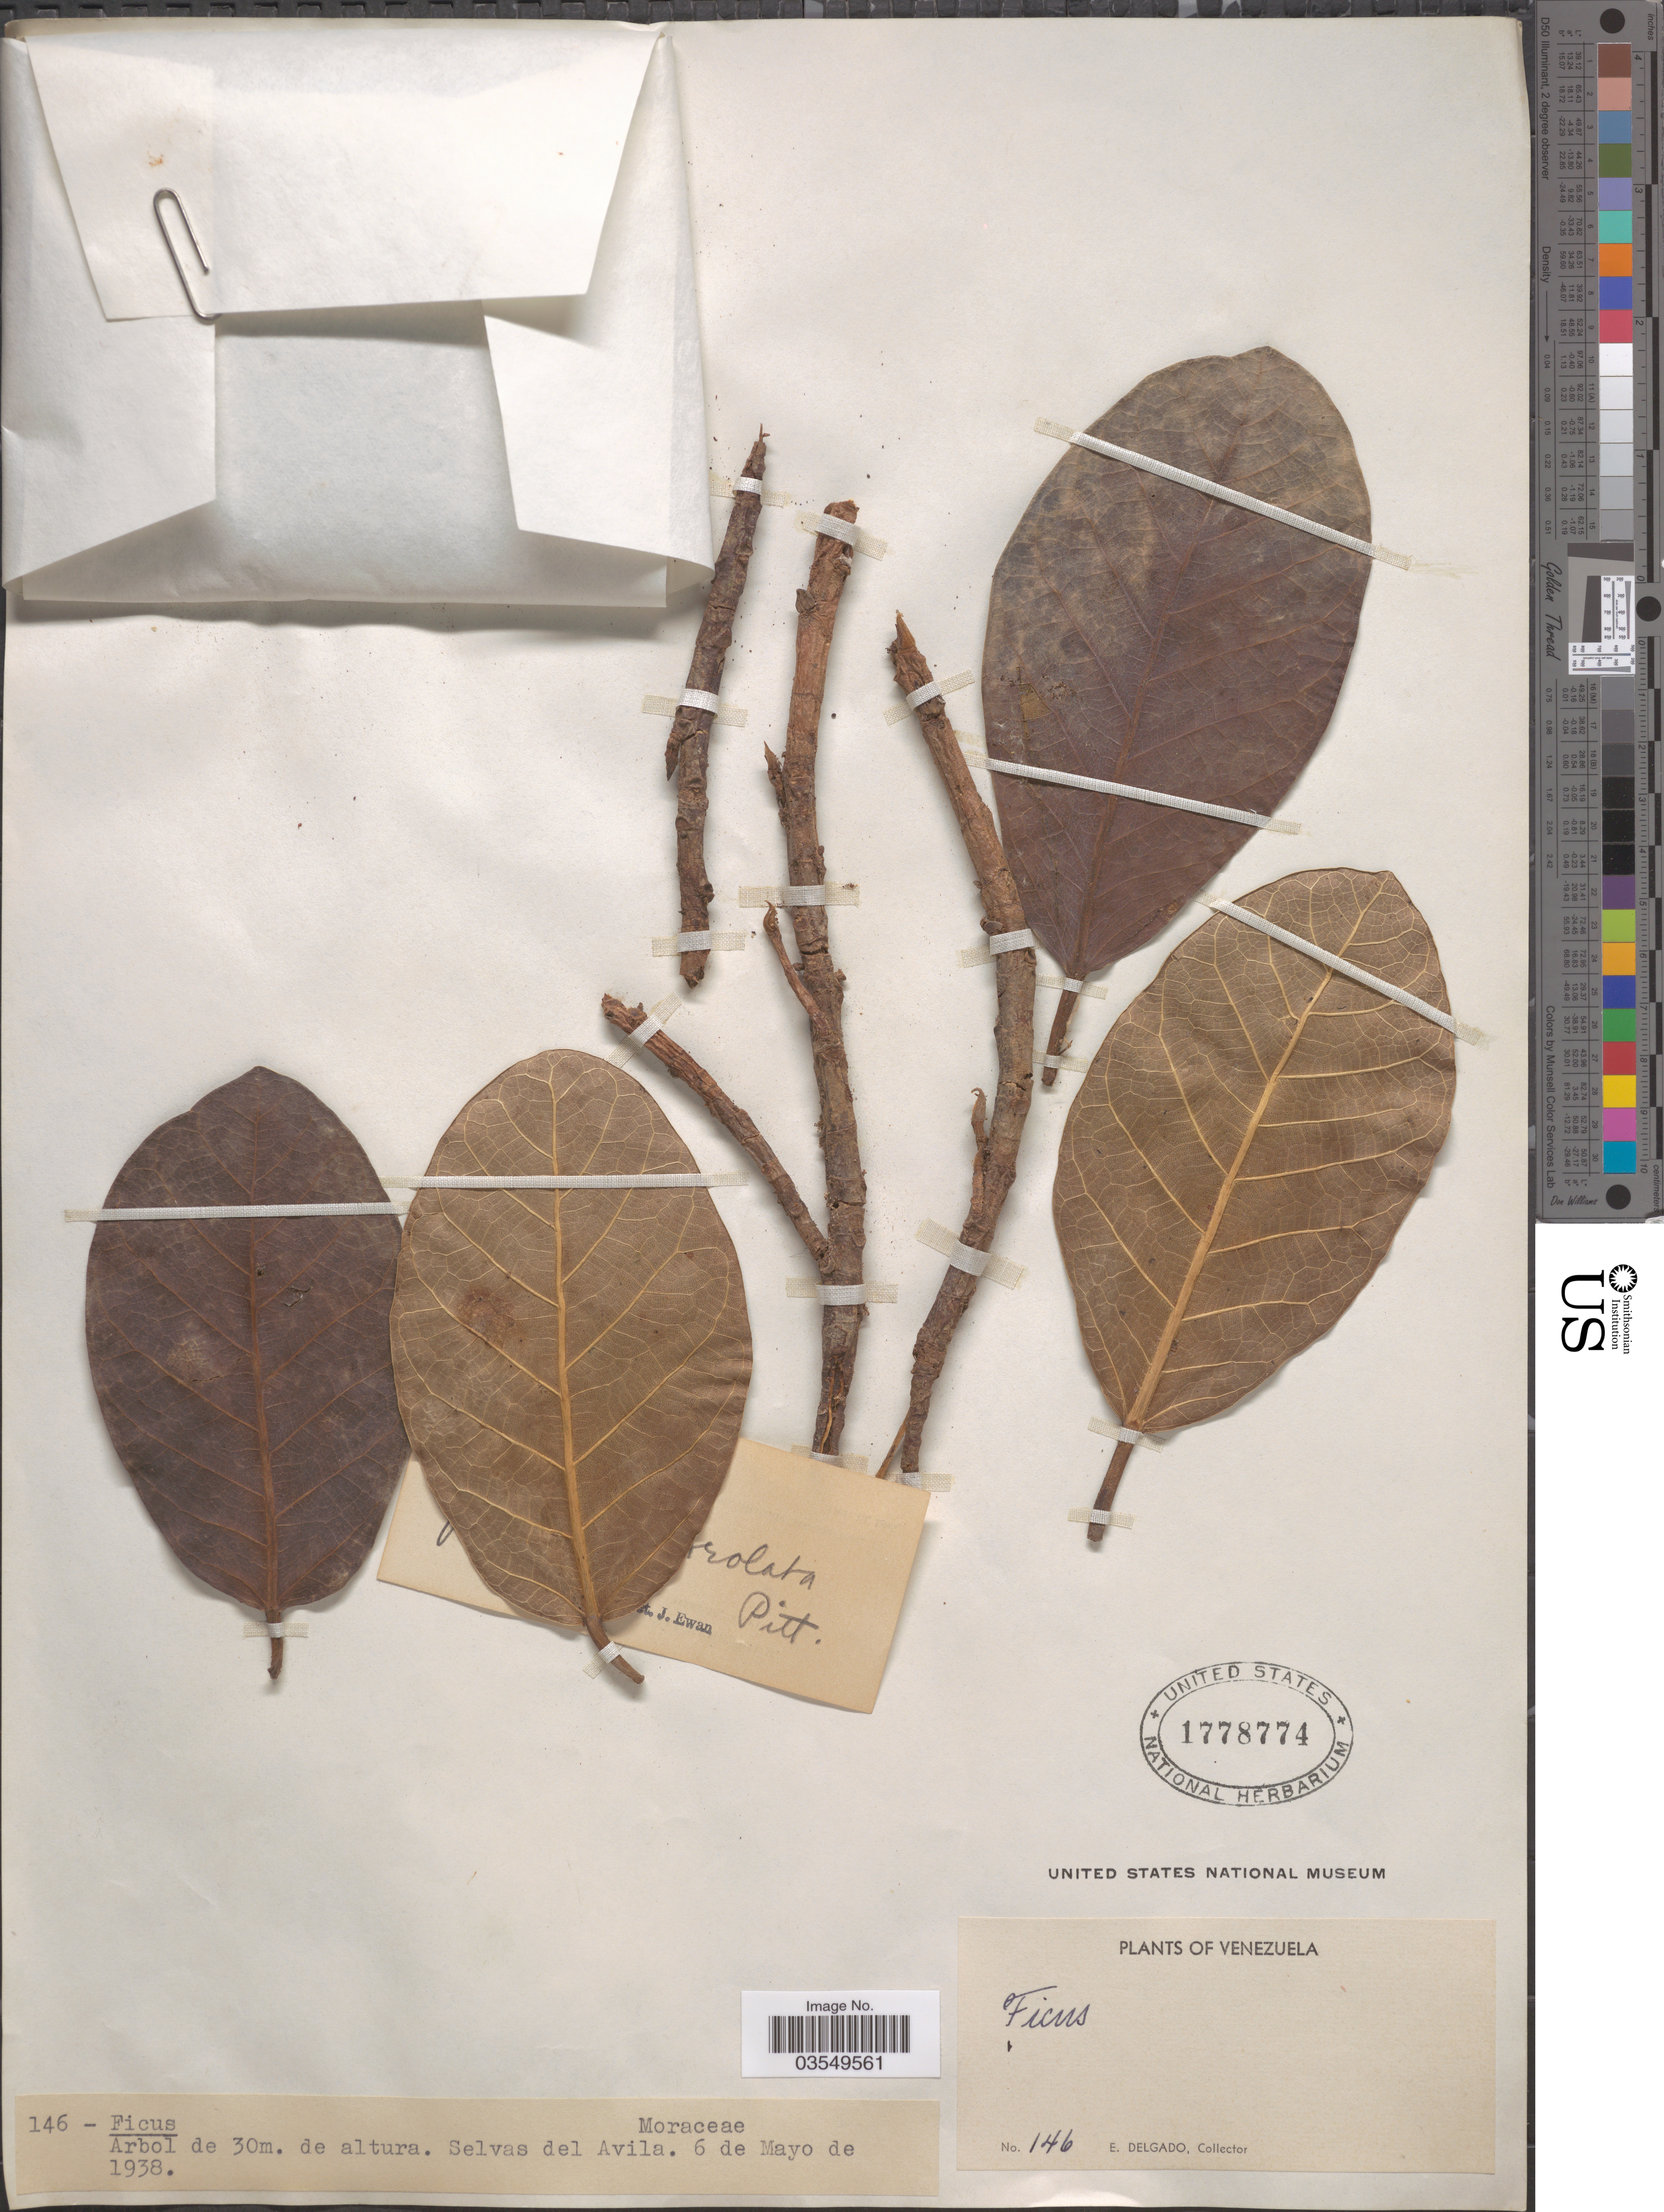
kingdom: Plantae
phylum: Tracheophyta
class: Magnoliopsida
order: Rosales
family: Moraceae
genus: Ficus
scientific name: Ficus sp.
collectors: E. Delgado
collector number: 146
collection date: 1938-05-06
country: Venezuela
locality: Selvas del Avila.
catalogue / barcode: US 1778774